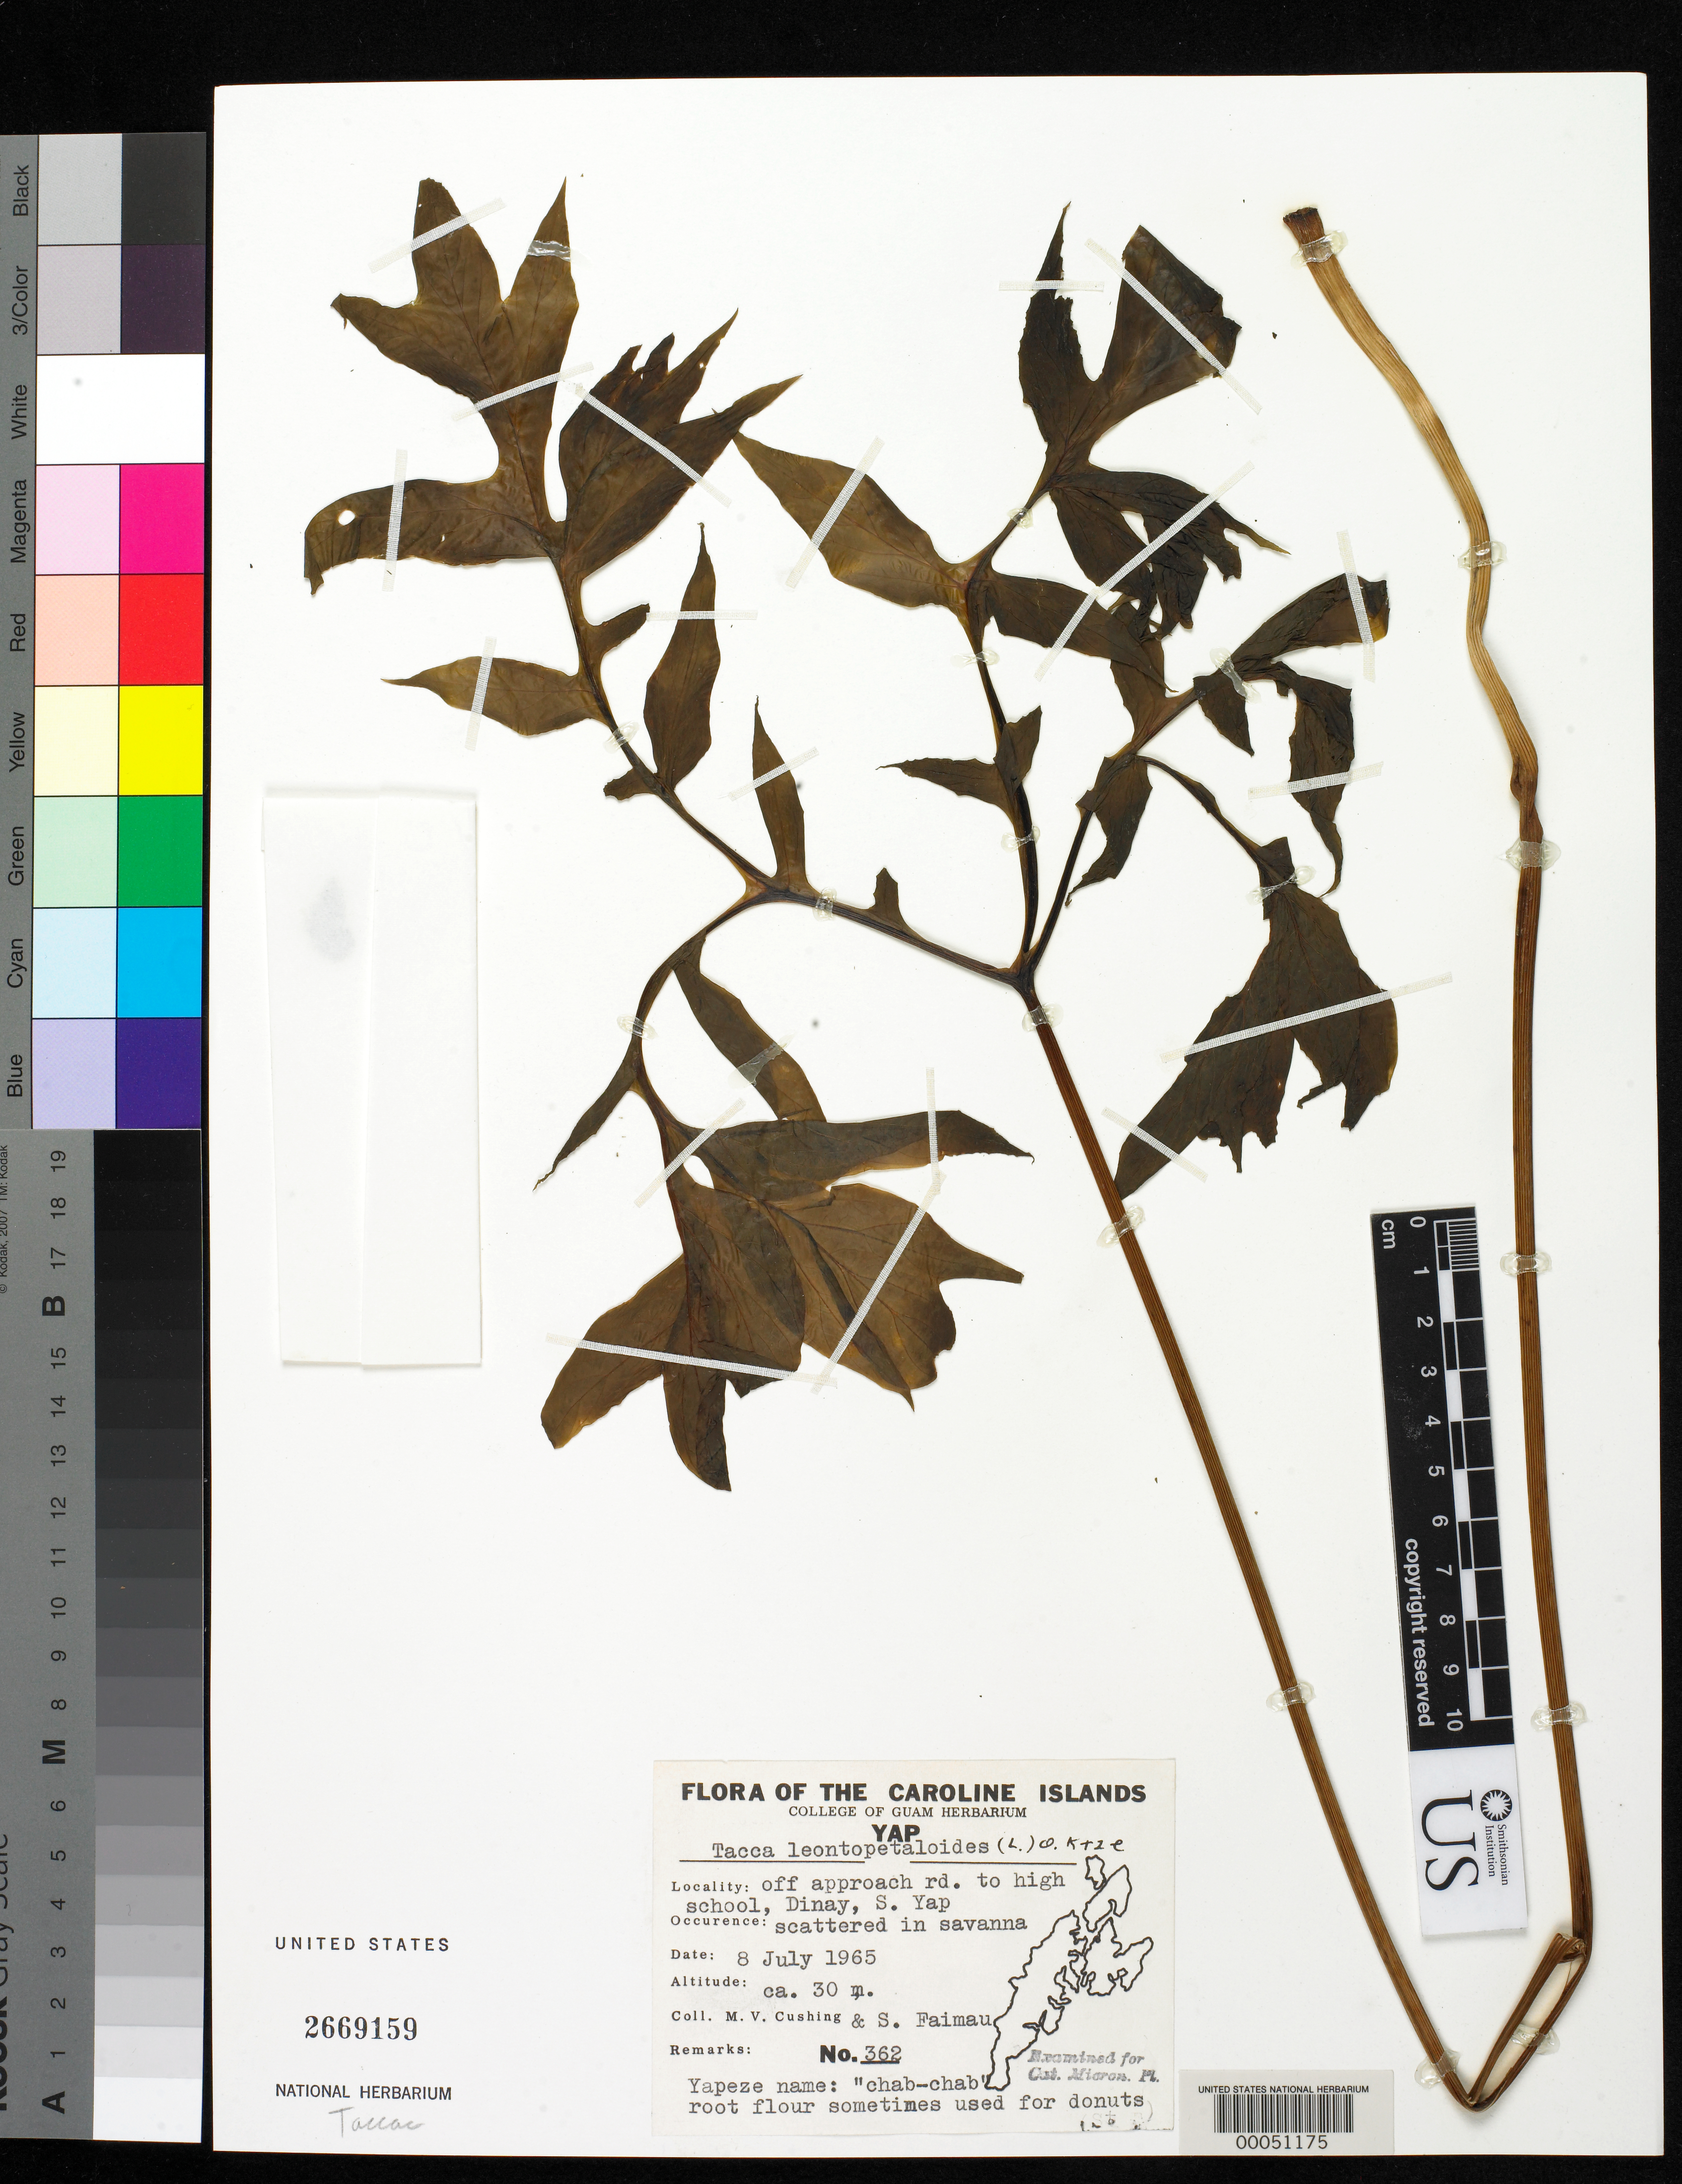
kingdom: Plantae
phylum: Tracheophyta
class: Liliopsida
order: Dioscoreales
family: Dioscoreaceae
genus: Tacca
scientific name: Tacca leontopetaloides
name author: (L.) Kuntze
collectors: M. V. Cushing & S. Faimau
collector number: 362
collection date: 1965-07-08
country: Micronesia, Federated States of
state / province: Yap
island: Yap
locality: Off approach rd. to high school, S. Yap, Caroline Islands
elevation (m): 30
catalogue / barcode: US 2669159